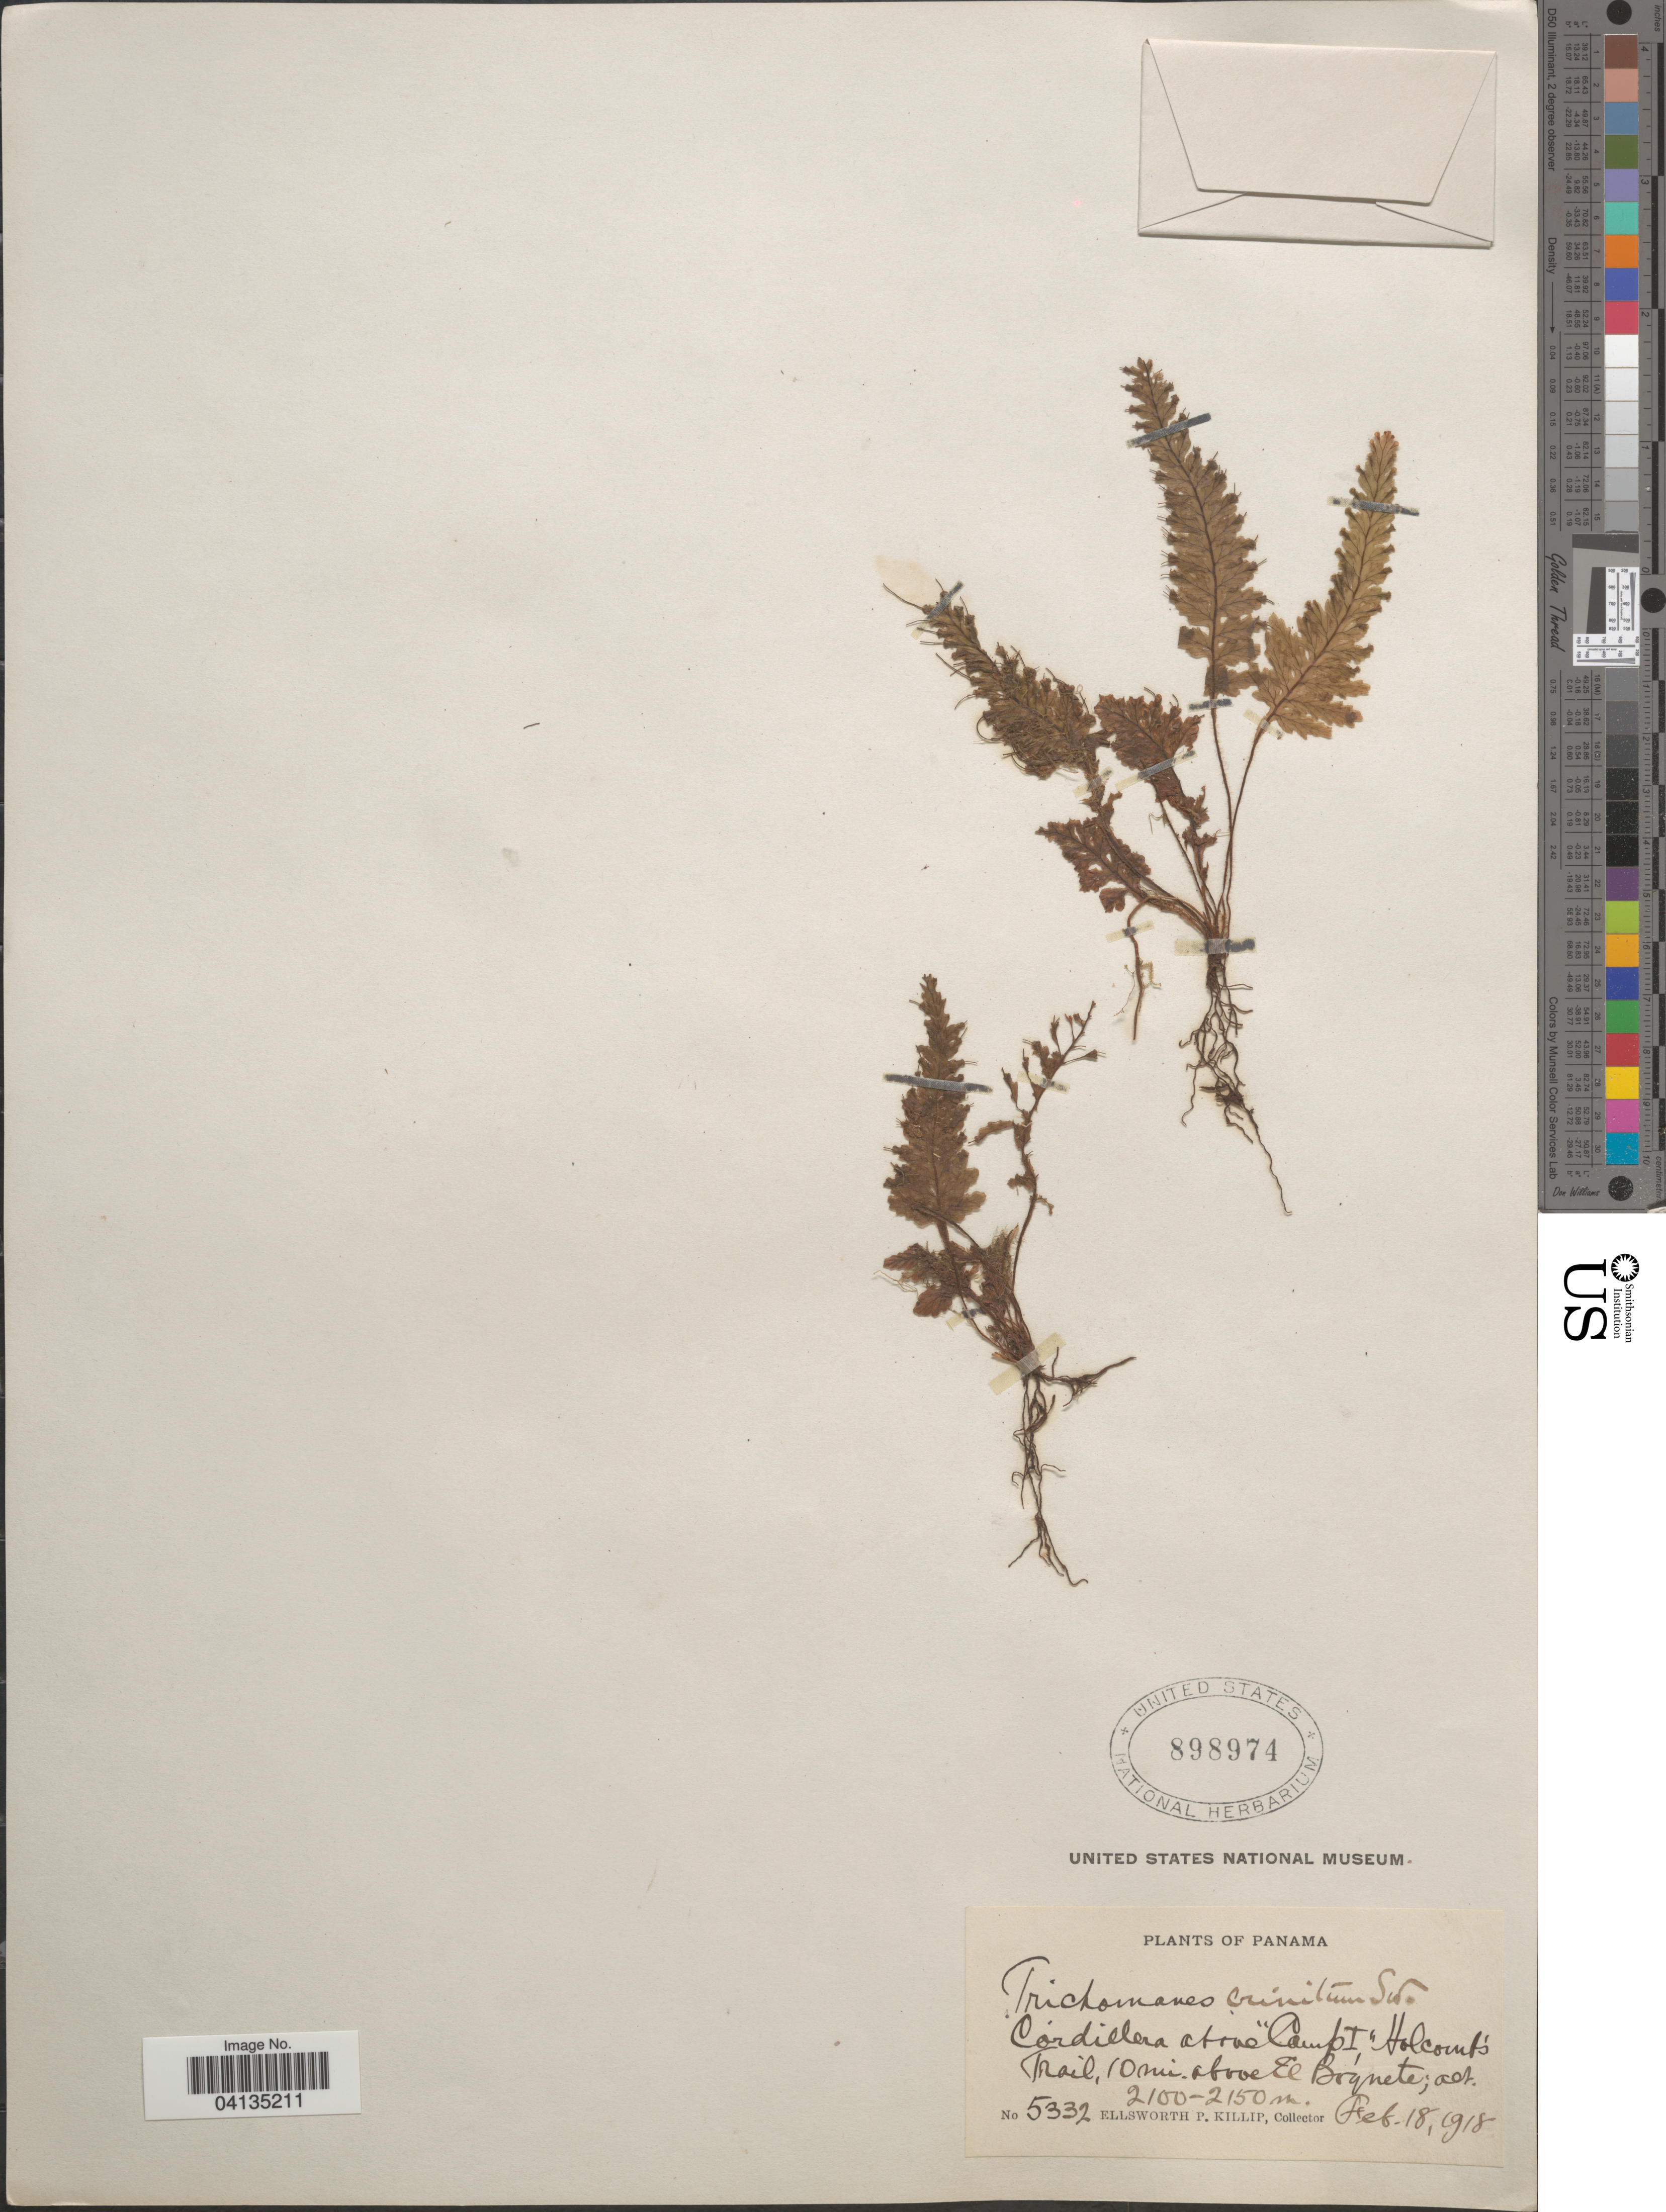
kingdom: Plantae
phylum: Tracheophyta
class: Polypodiopsida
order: Hymenophyllales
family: Hymenophyllaceae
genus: Trichomanes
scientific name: Trichomanes crinitum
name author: Sw.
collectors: E. P. Killip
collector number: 5332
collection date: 1918-02-18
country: Panama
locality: Cordillera above "Camp I", Holcombs Trail, 10 mi. above El Boquete.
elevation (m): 2100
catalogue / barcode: US 898974